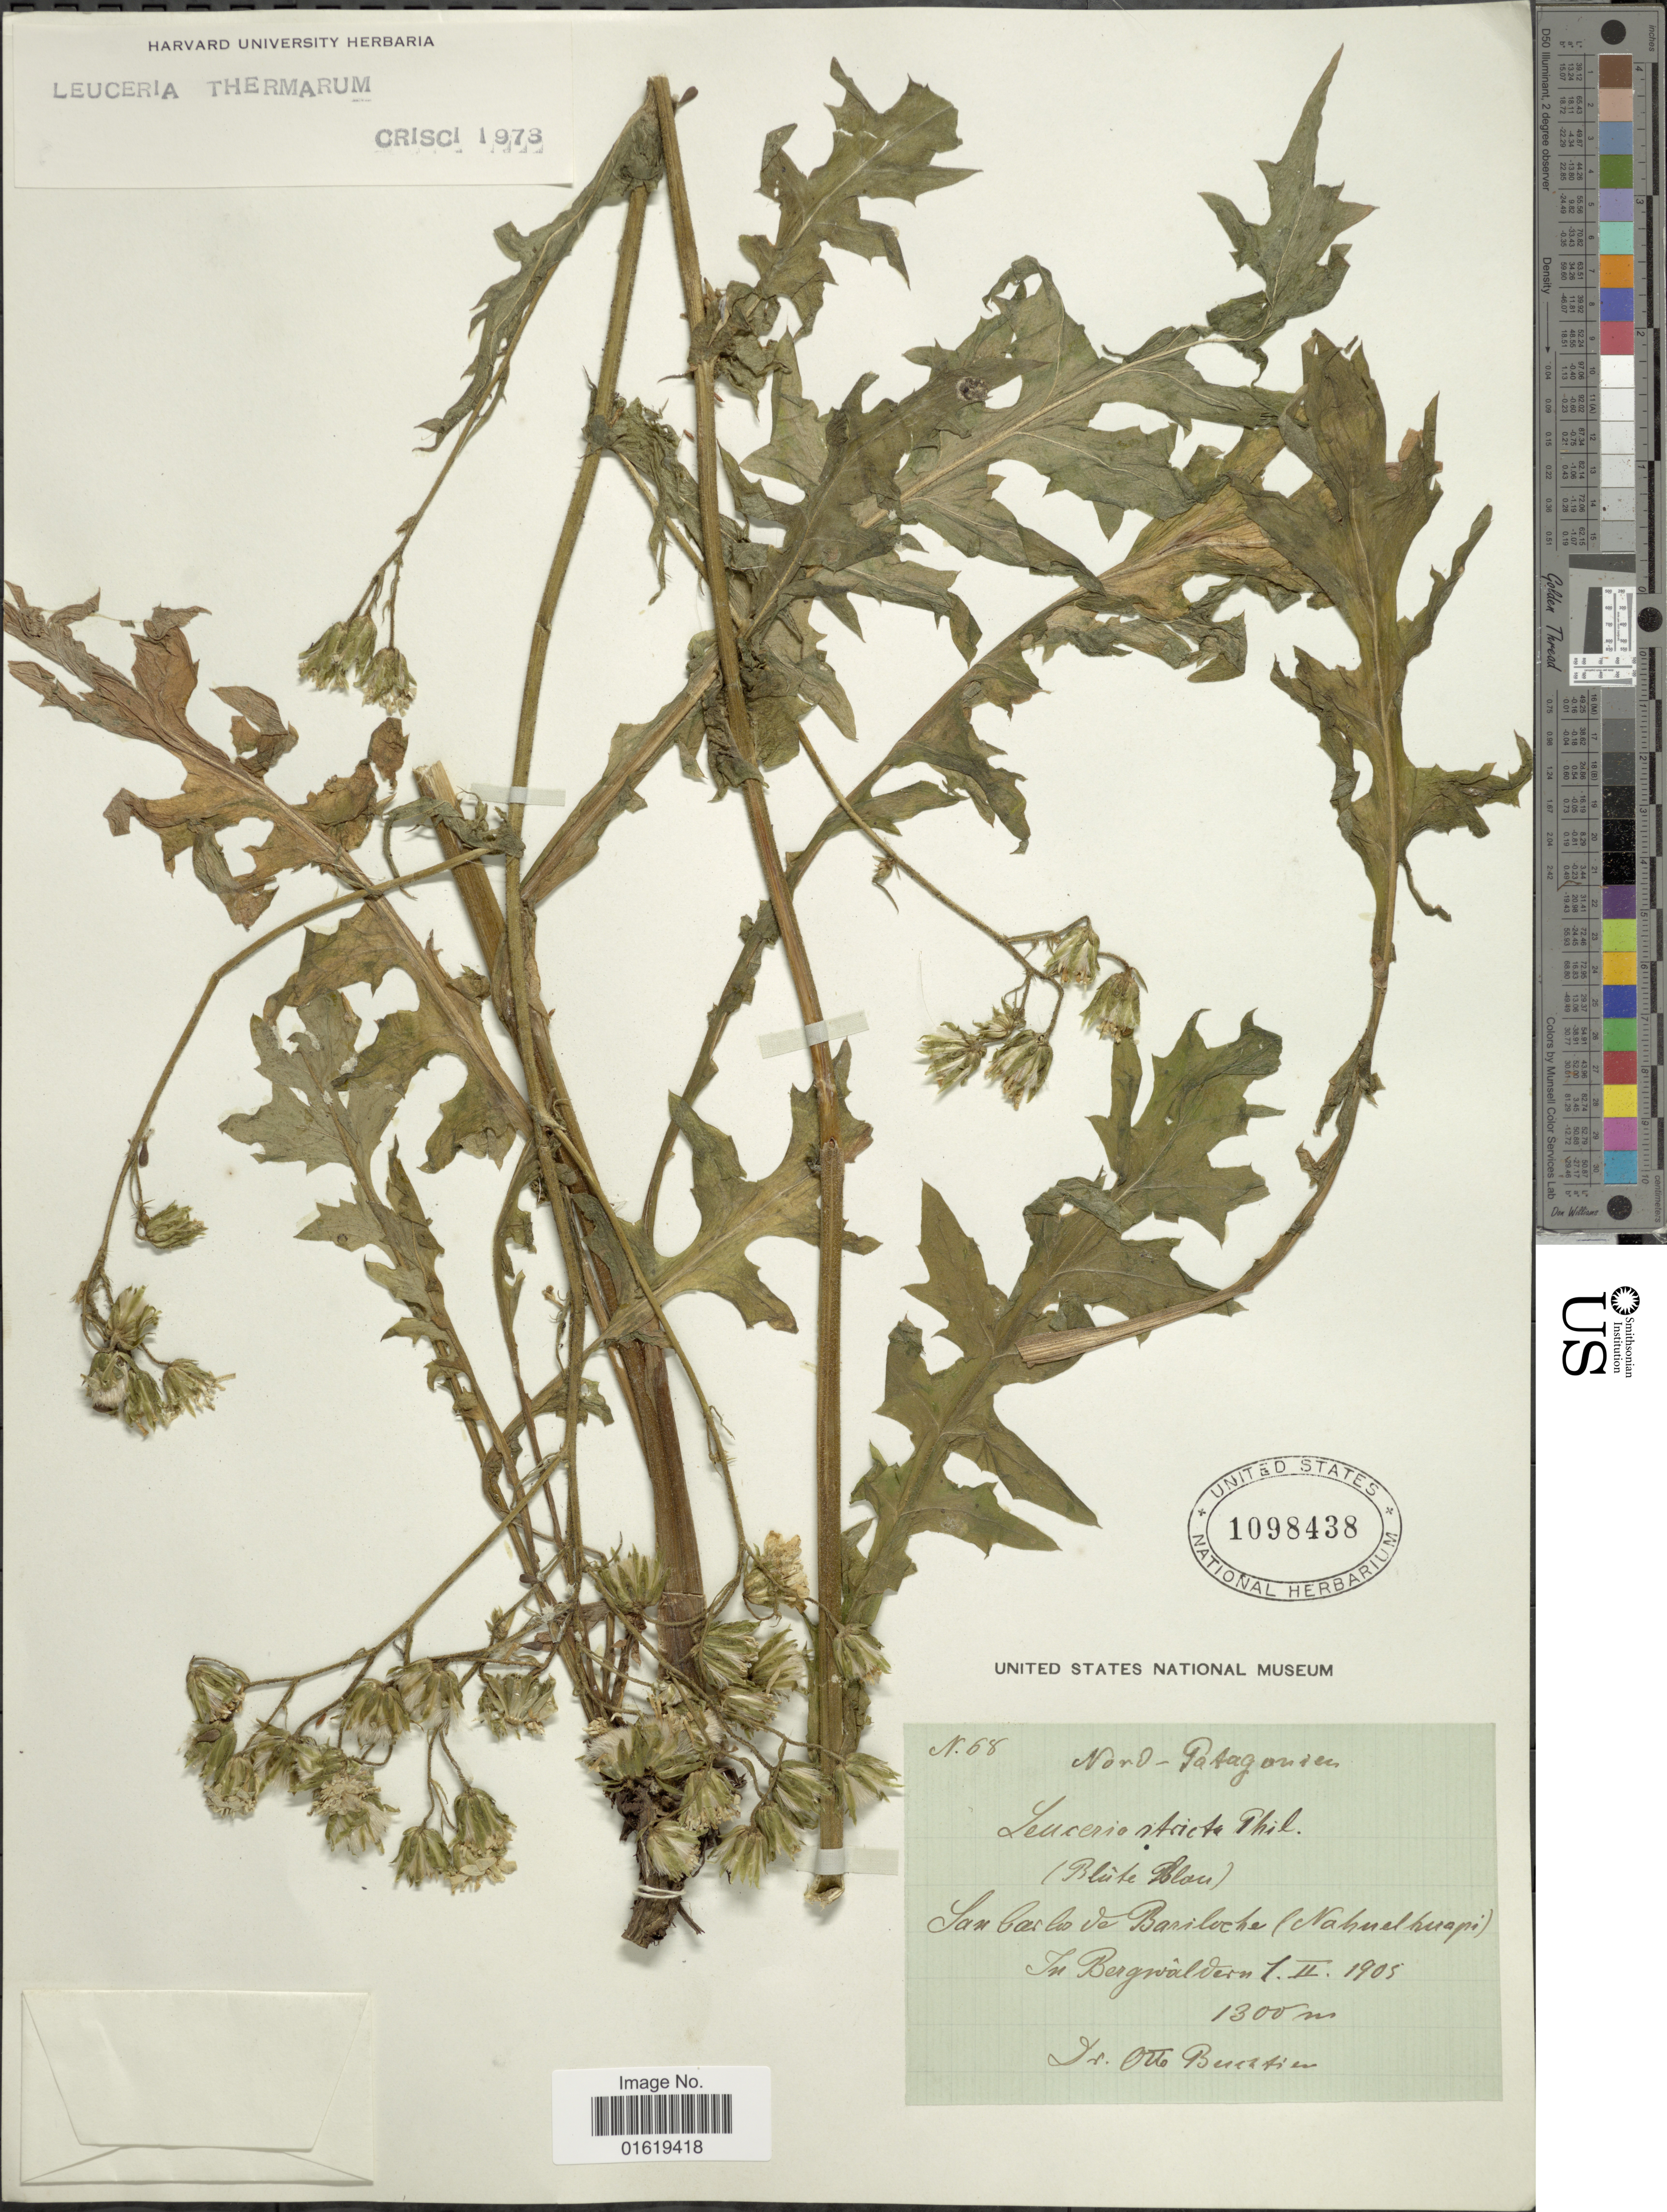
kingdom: Plantae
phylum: Tracheophyta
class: Magnoliopsida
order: Asterales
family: Asteraceae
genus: Leucheria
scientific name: Leucheria thermarum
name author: (Phil.) Phil.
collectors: O. Buchtien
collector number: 68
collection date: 1905-02-01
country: Argentina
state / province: Río Negro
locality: Nord-Patagonien. San Carlos de Bariloche (Nahuelhuapi).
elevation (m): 1300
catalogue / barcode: US 1098438